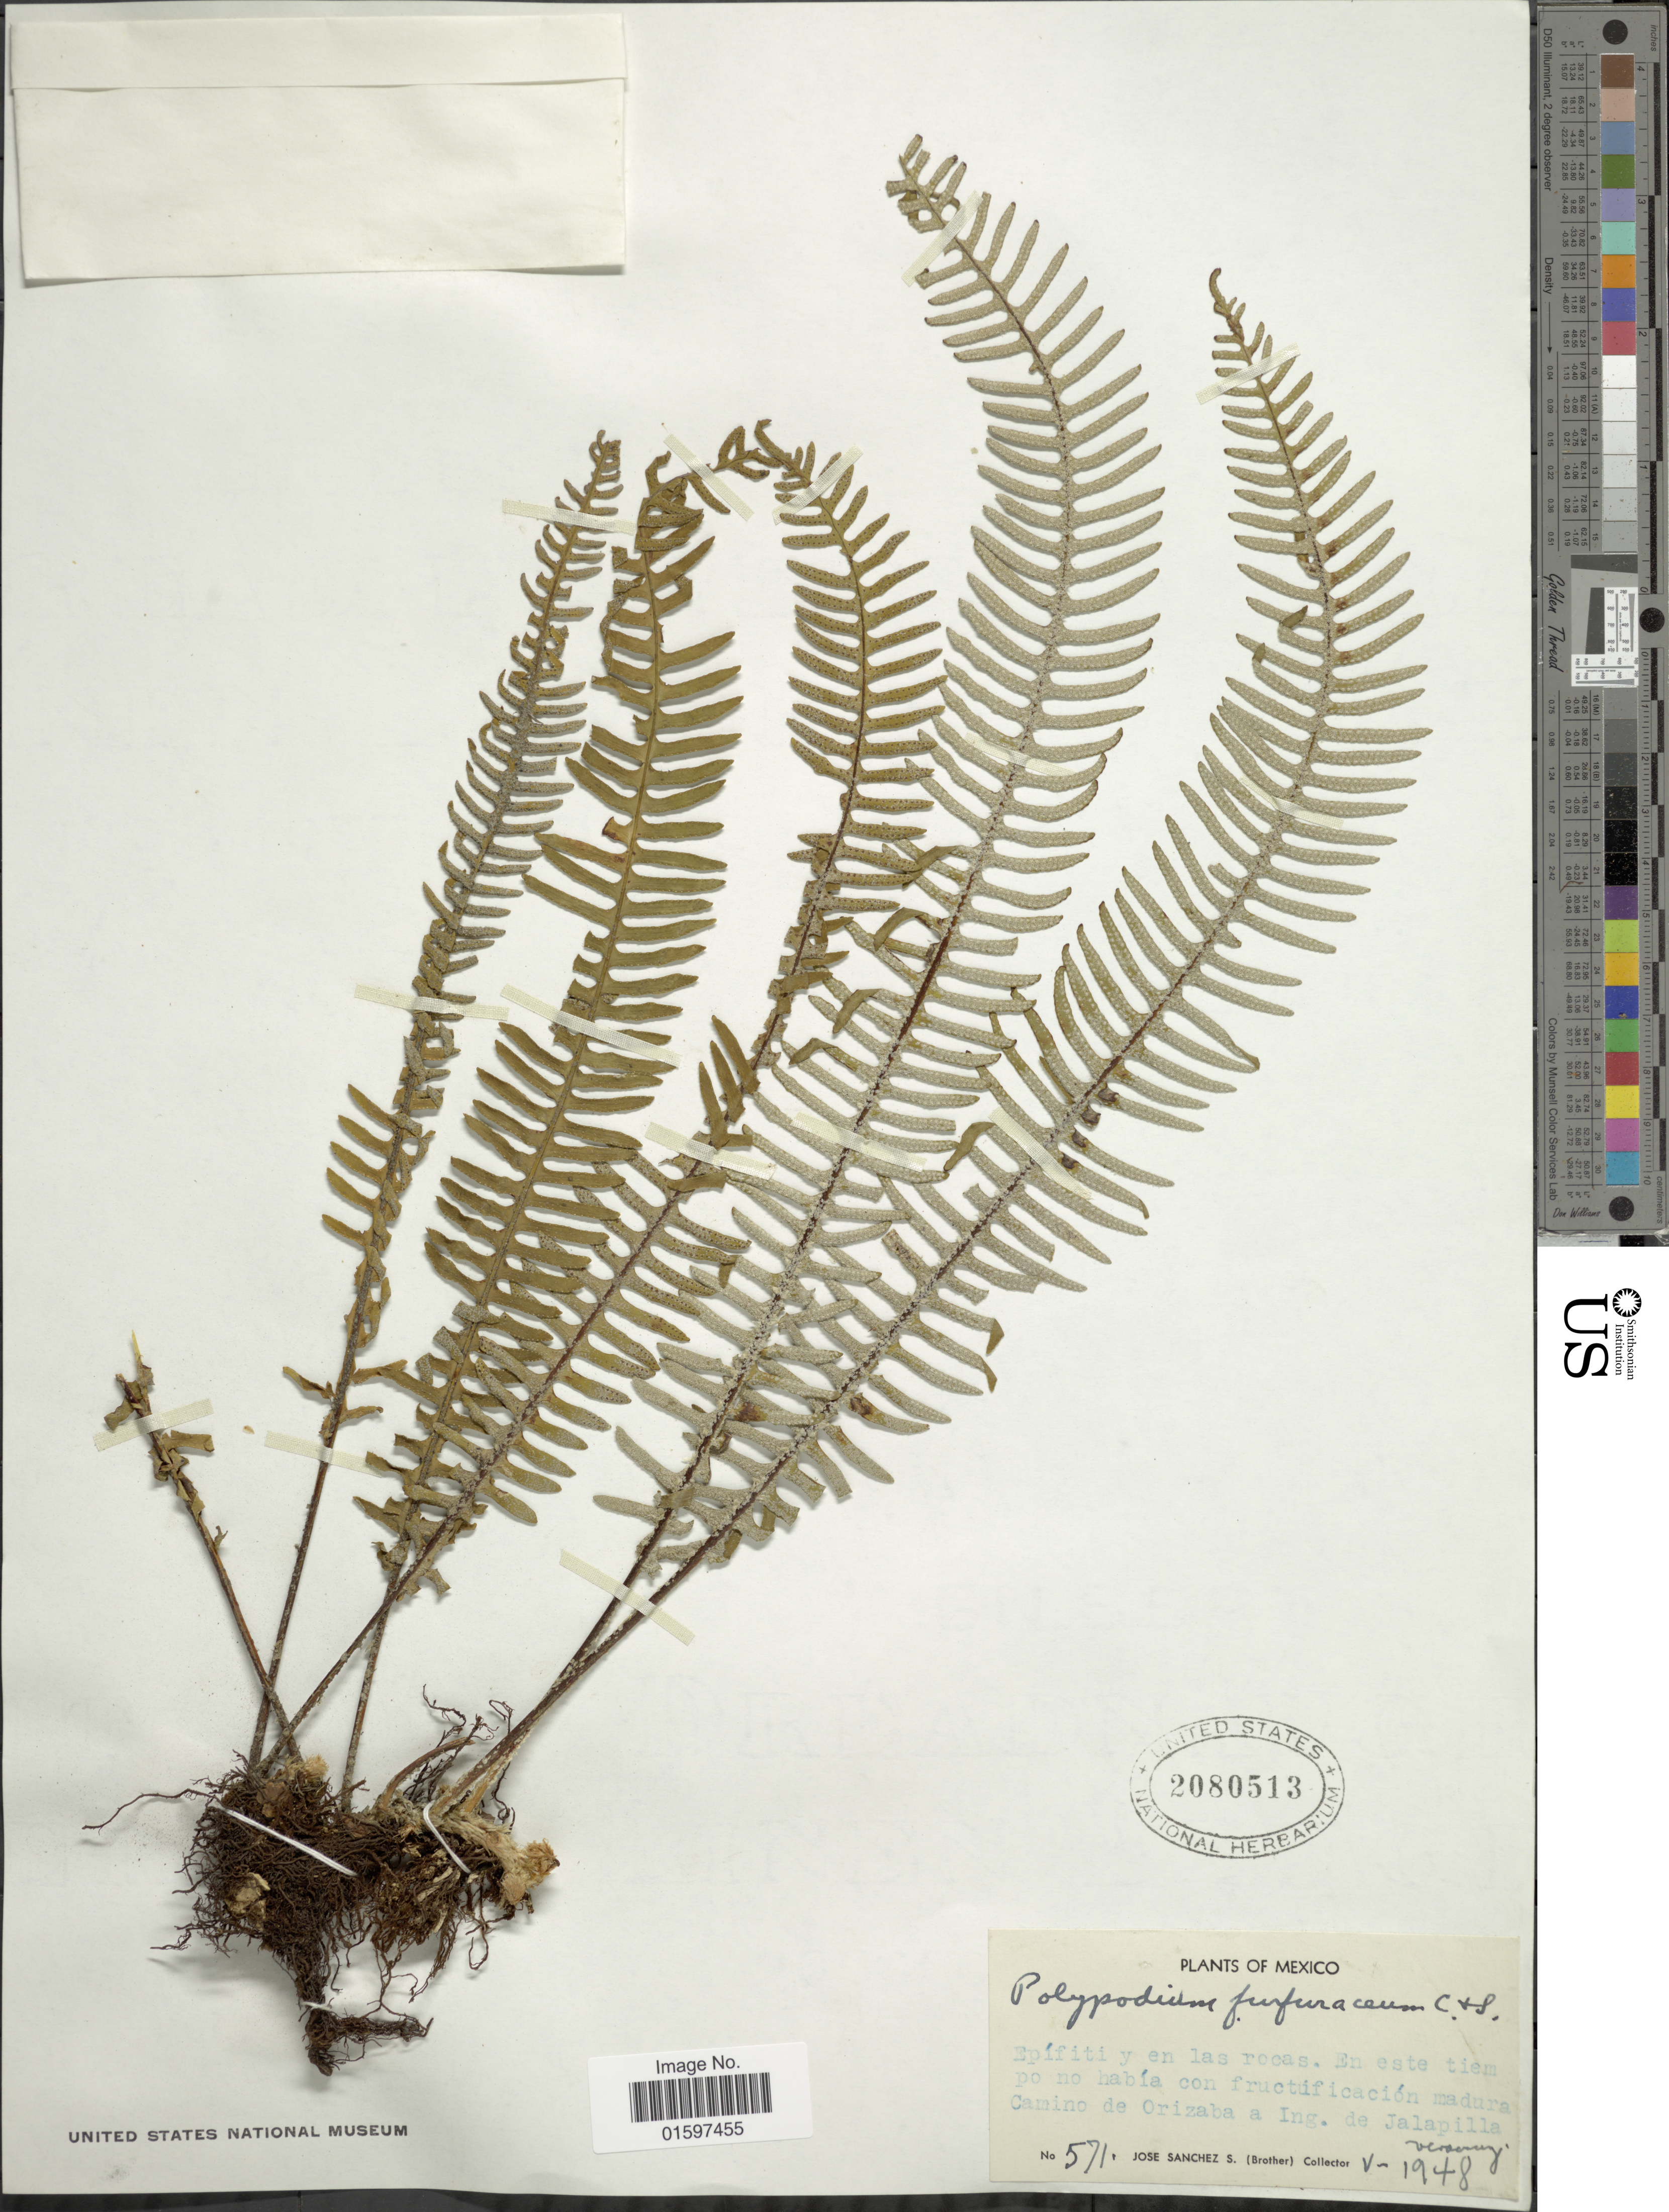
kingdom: Plantae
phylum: Tracheophyta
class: Polypodiopsida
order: Polypodiales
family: Polypodiaceae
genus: Pleopeltis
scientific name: Pleopeltis furfuracea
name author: (Schltdl. & Cham.) A.R. Sm. & Tejero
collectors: J. Sanchez S.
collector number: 571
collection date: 1948-05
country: Mexico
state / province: Veracruz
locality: Mexico, Epífiti y en las recas, en este tiem po no había con fructificación madura Camino de Orizaba a Ing. de Jalapilla, Veracruz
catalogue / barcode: US 2080513